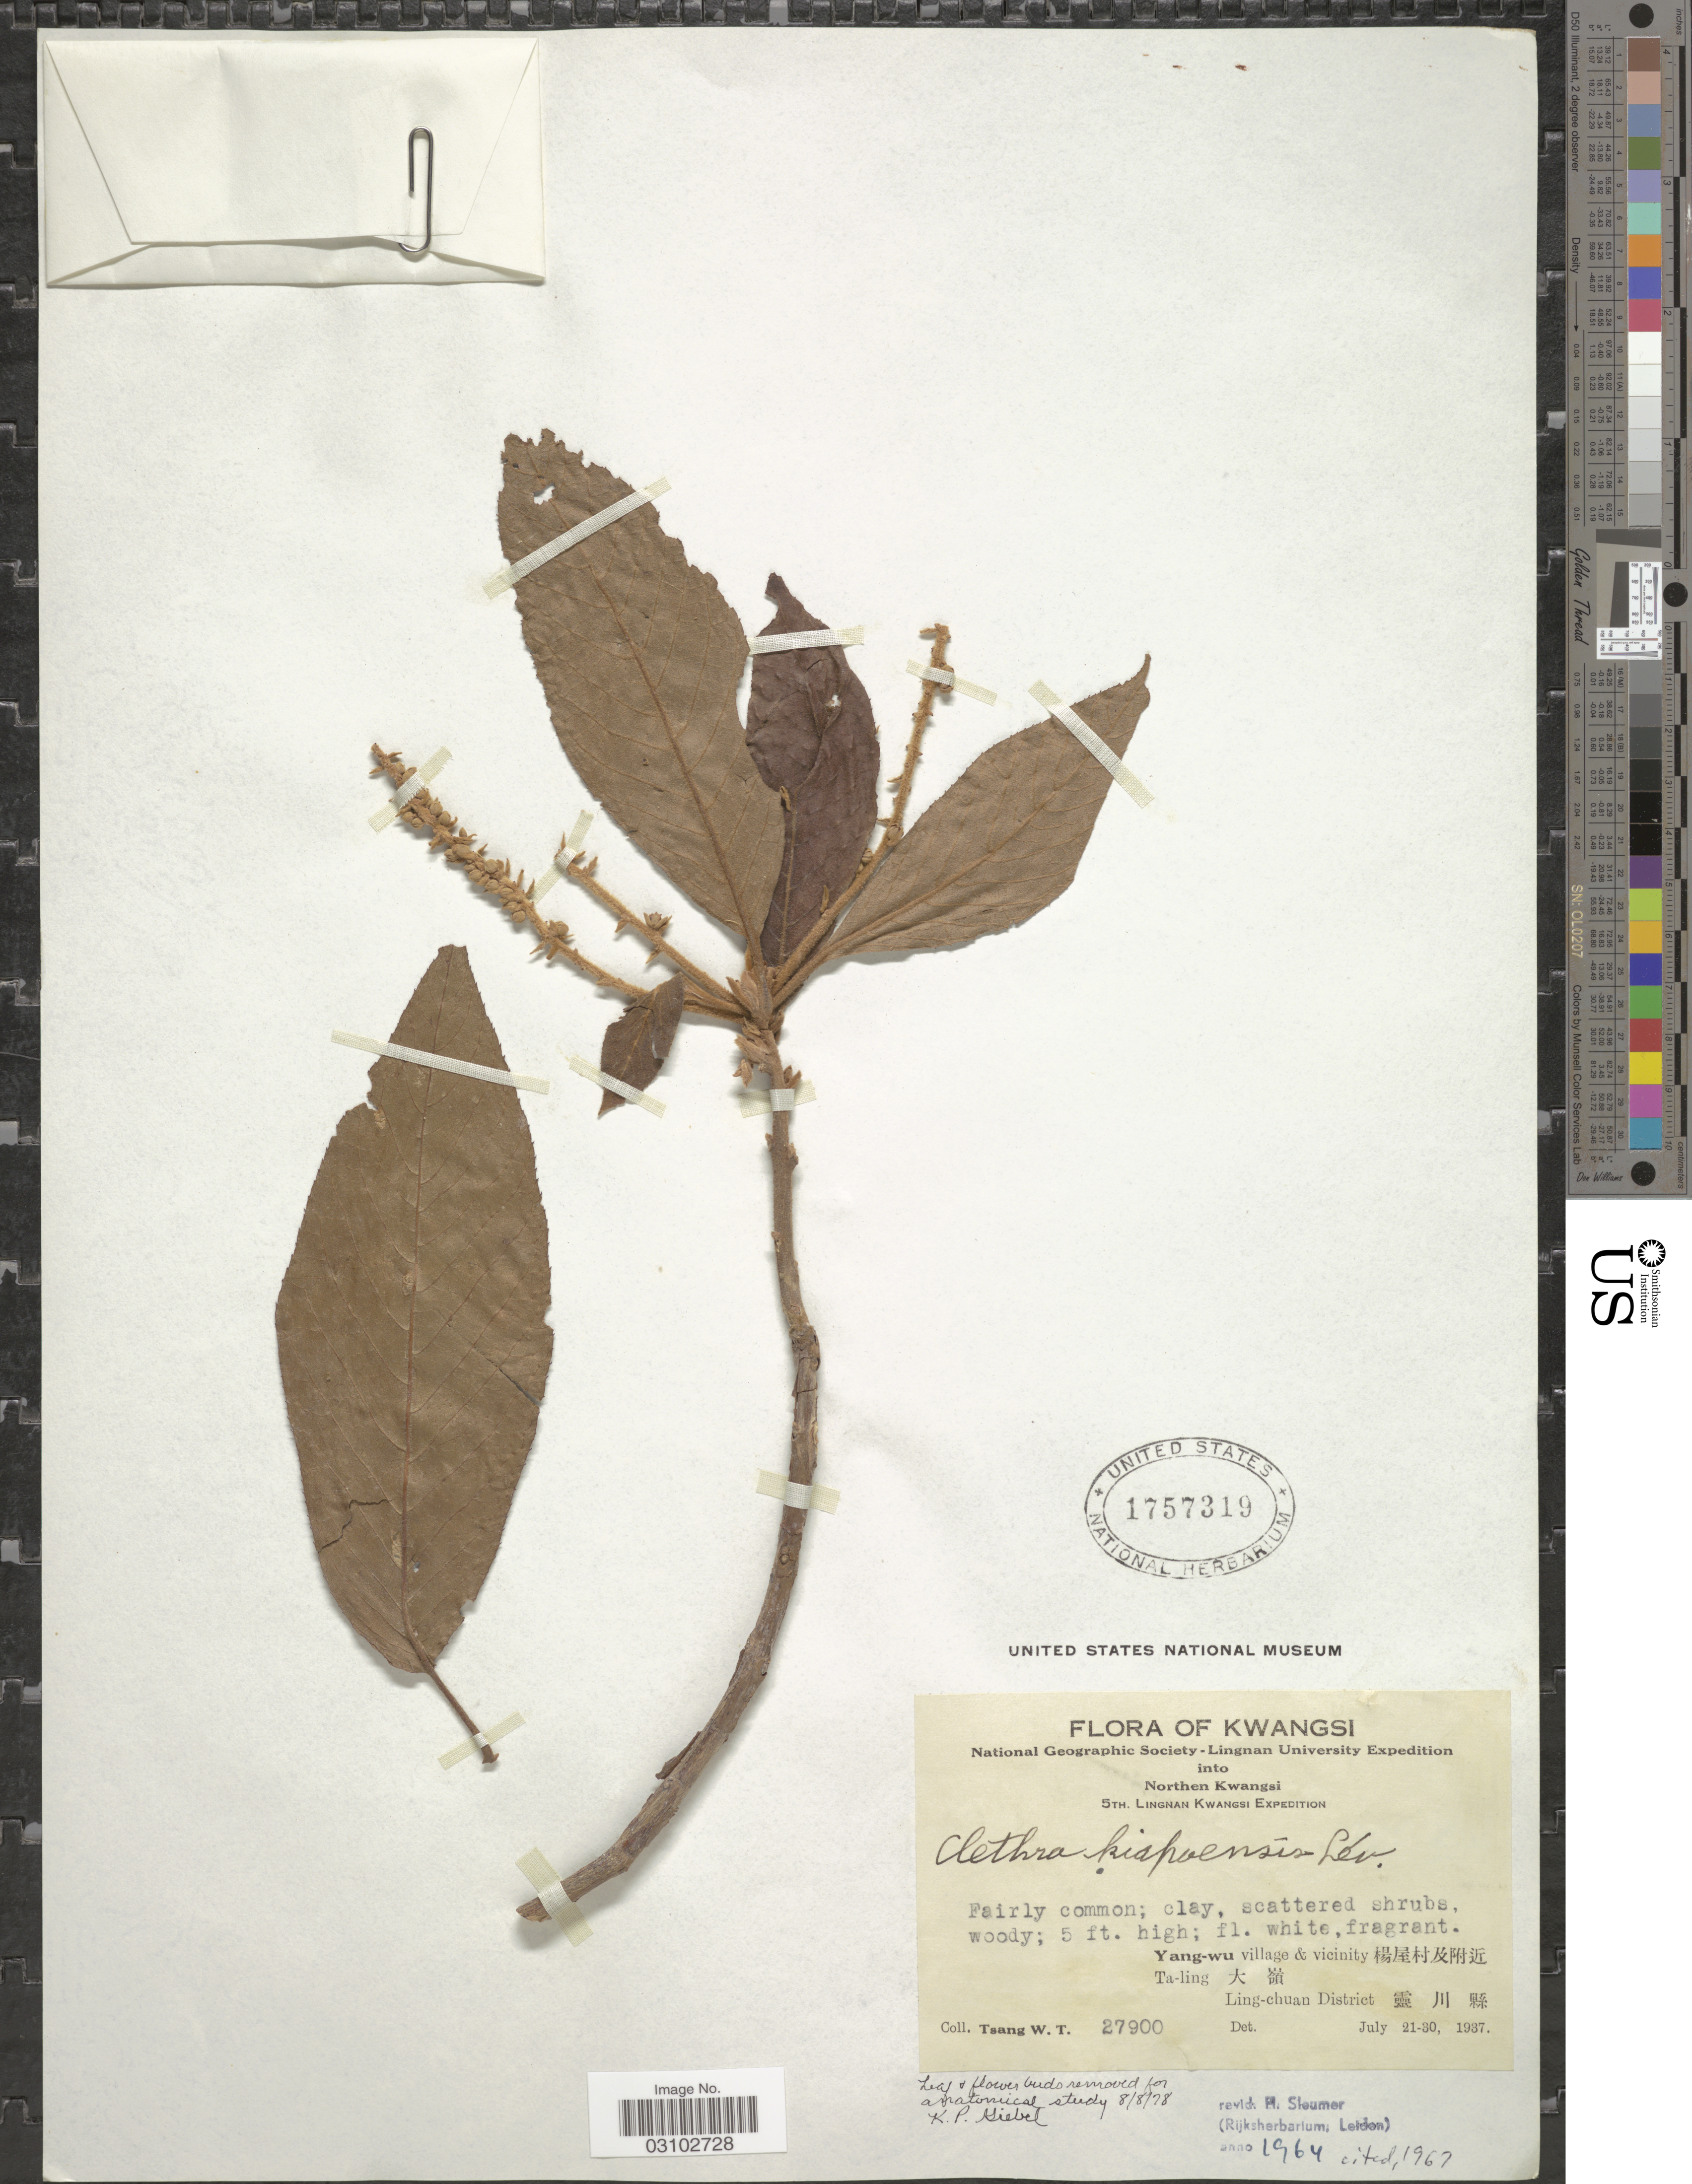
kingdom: Plantae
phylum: Tracheophyta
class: Magnoliopsida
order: Ericales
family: Clethraceae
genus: Clethra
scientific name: Clethra kaipoensis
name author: H. Lév.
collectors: W. T. Tsang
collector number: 27900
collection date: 1937-07-21/1937-07-30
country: China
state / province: Guangxi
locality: Kwangsi. Northern Kwangsi. Yang-wu village & vicinity. Ta-ling, Ling-chuan District.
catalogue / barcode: US 1757319